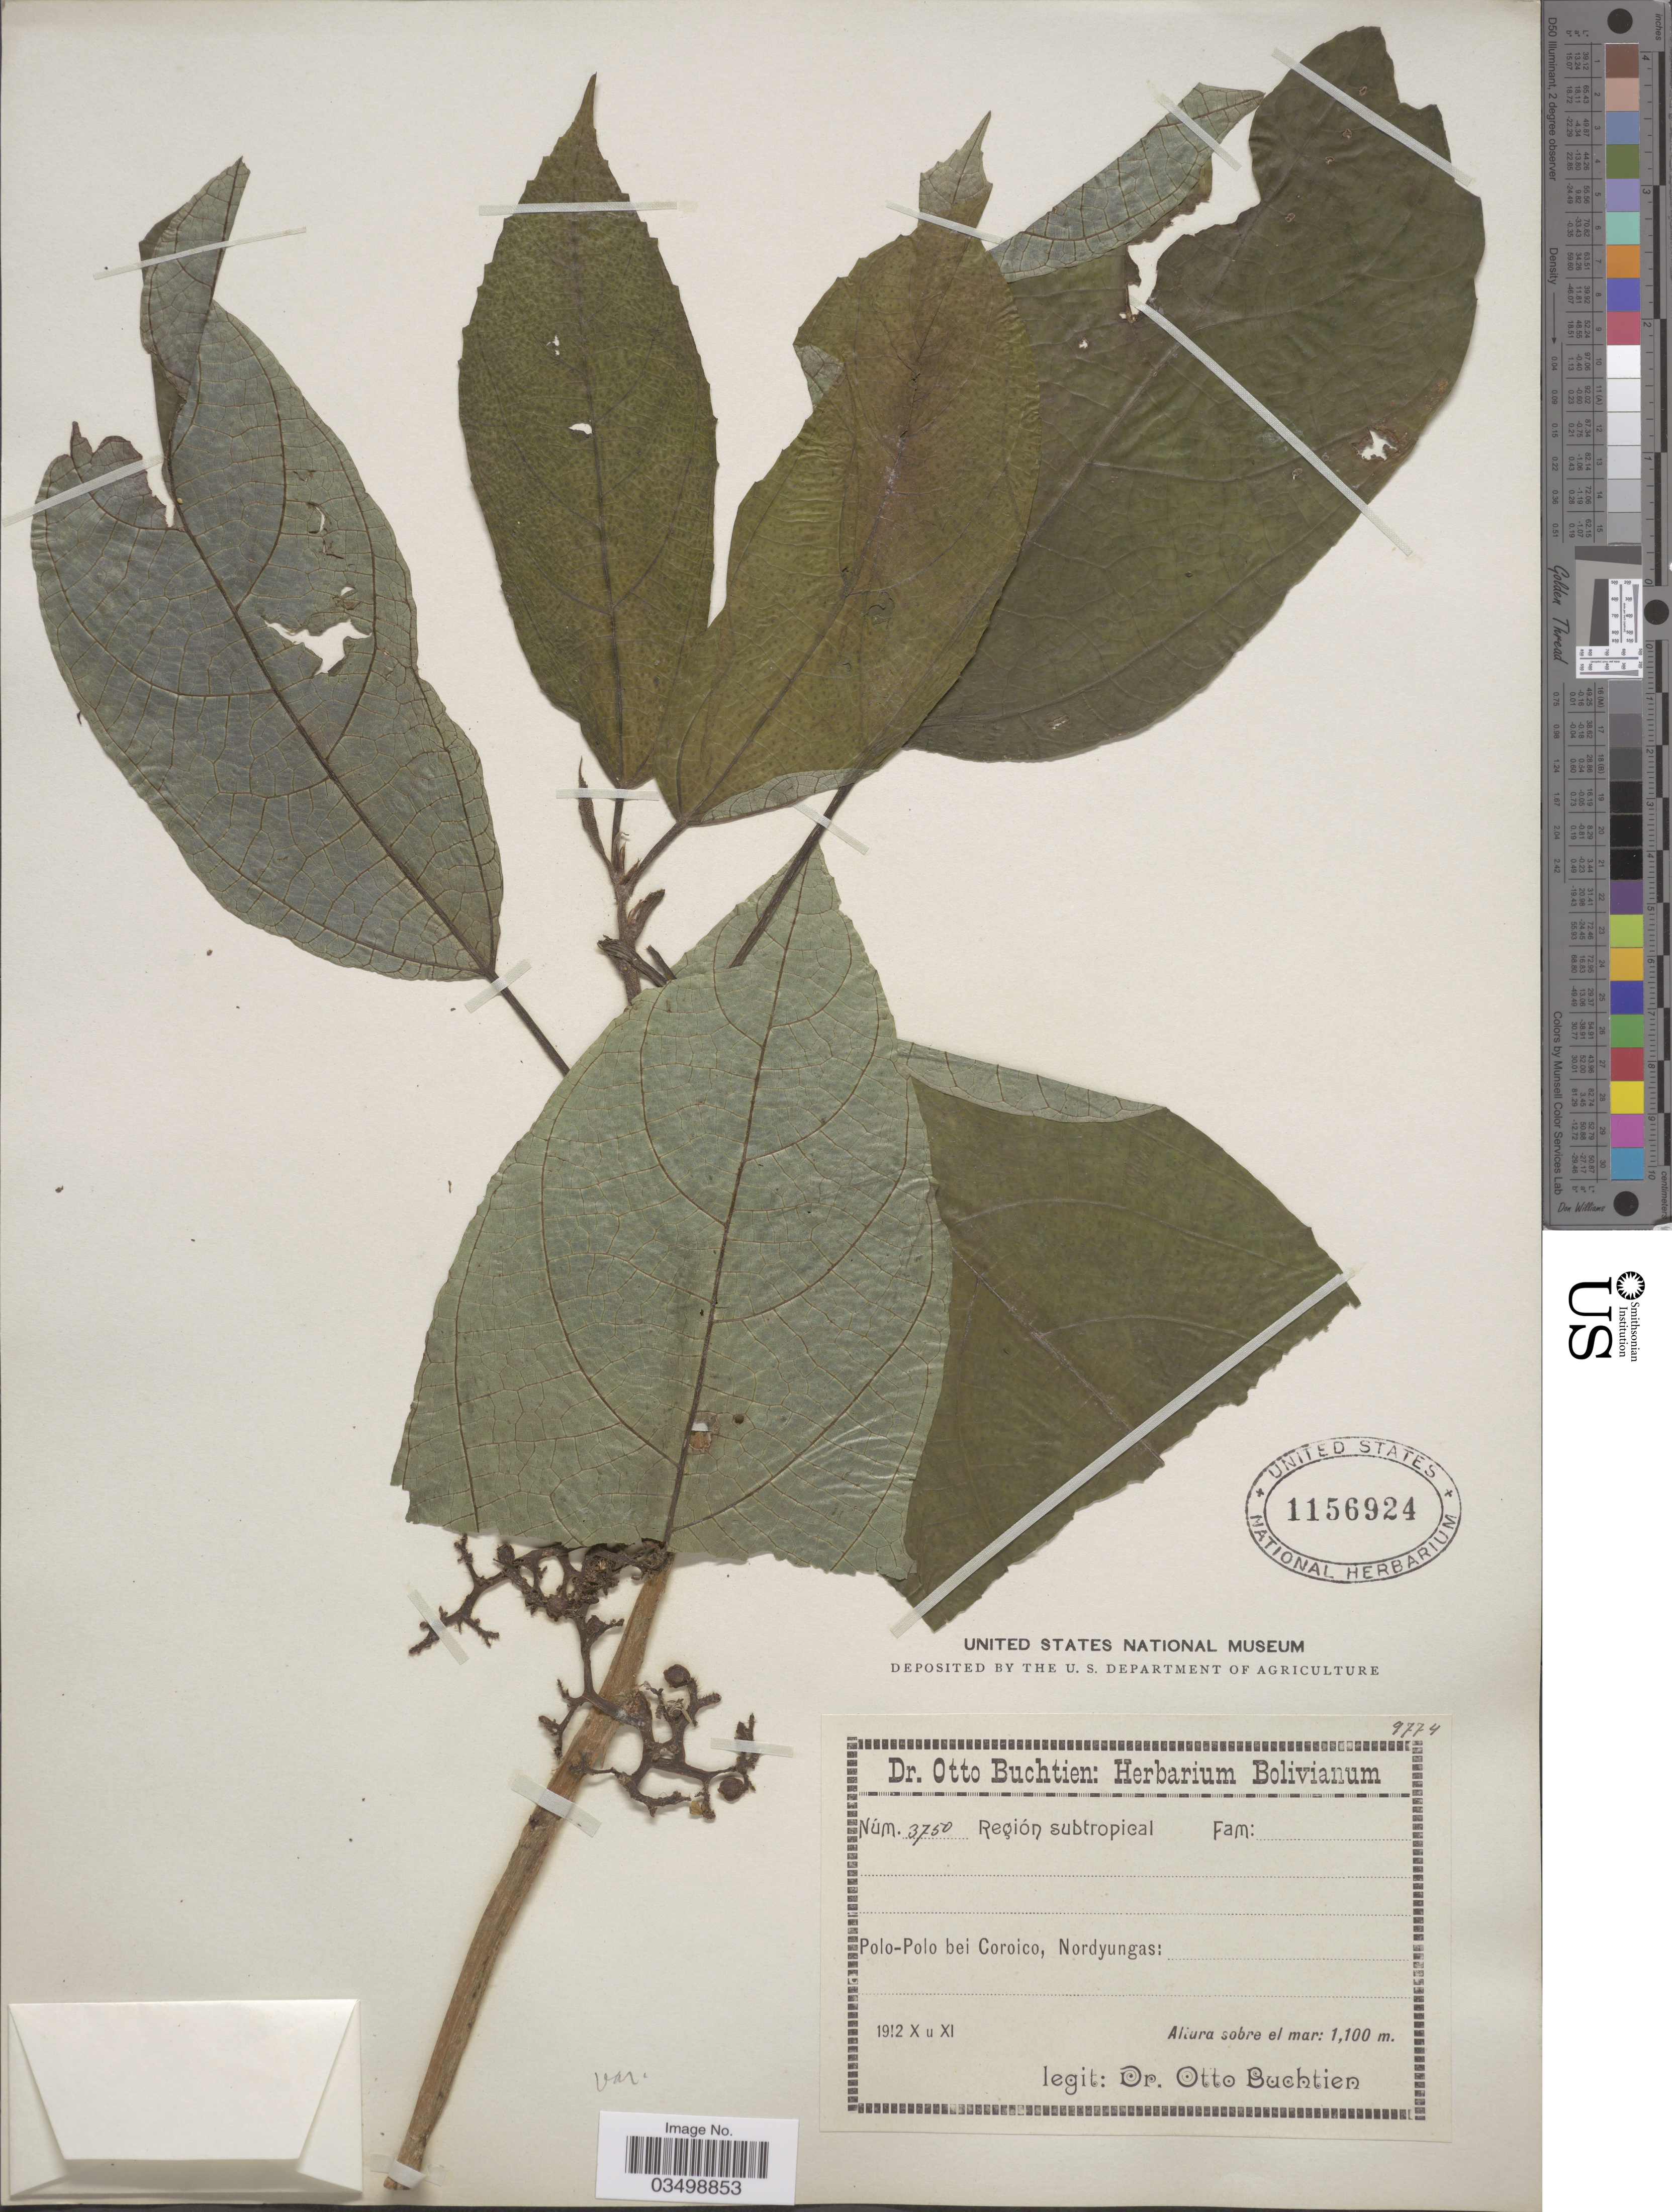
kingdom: Plantae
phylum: Tracheophyta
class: Magnoliopsida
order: Rosales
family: Urticaceae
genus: Urera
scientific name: Urera boliviensis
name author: Herzog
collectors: O. Buchtien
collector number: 3750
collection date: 1912-10/1912-11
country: Bolivia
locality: Polo-Polo bei Coroico, Nordyungas.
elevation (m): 1100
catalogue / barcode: US 1156924